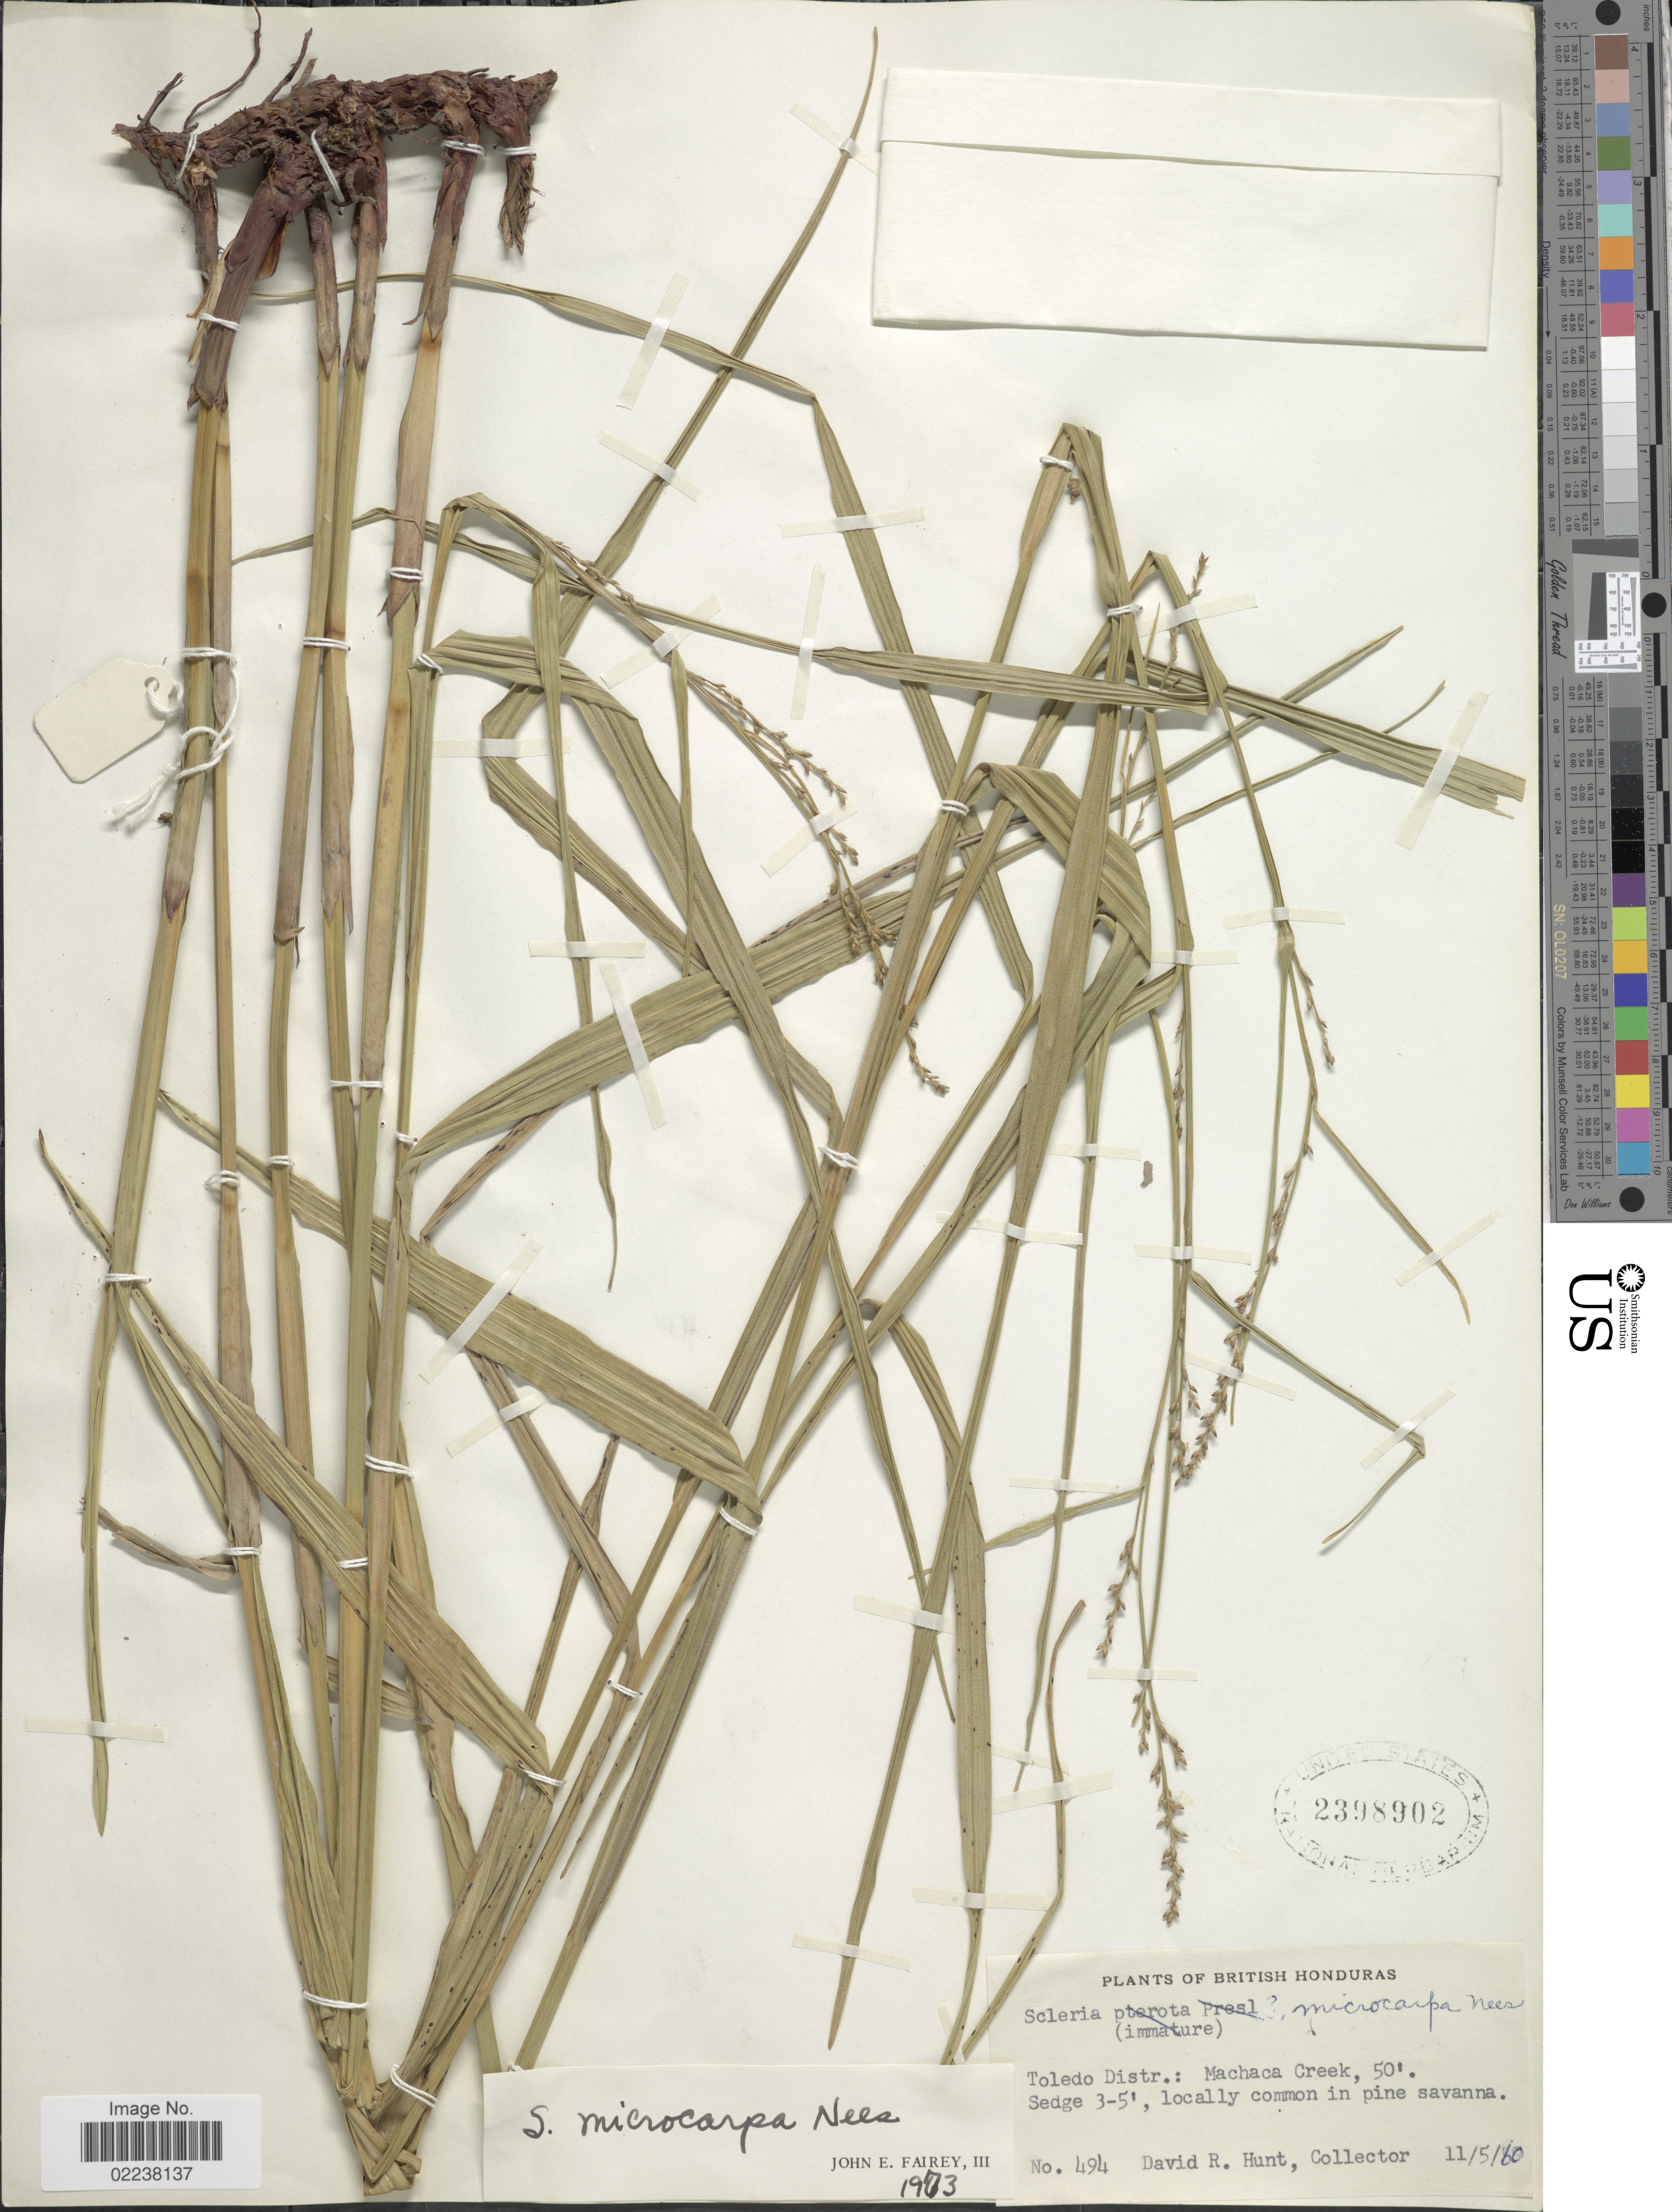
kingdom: Plantae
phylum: Tracheophyta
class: Liliopsida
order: Poales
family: Cyperaceae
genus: Scleria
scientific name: Scleria microcarpa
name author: Nees ex Kunth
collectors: D. R. Hunt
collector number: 494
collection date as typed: Transcribed d/m/y: 11/5/60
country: Belize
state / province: Toledo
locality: British Hondruas, Toledo Distr.: Machaca Creek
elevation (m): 15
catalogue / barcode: US 2398902